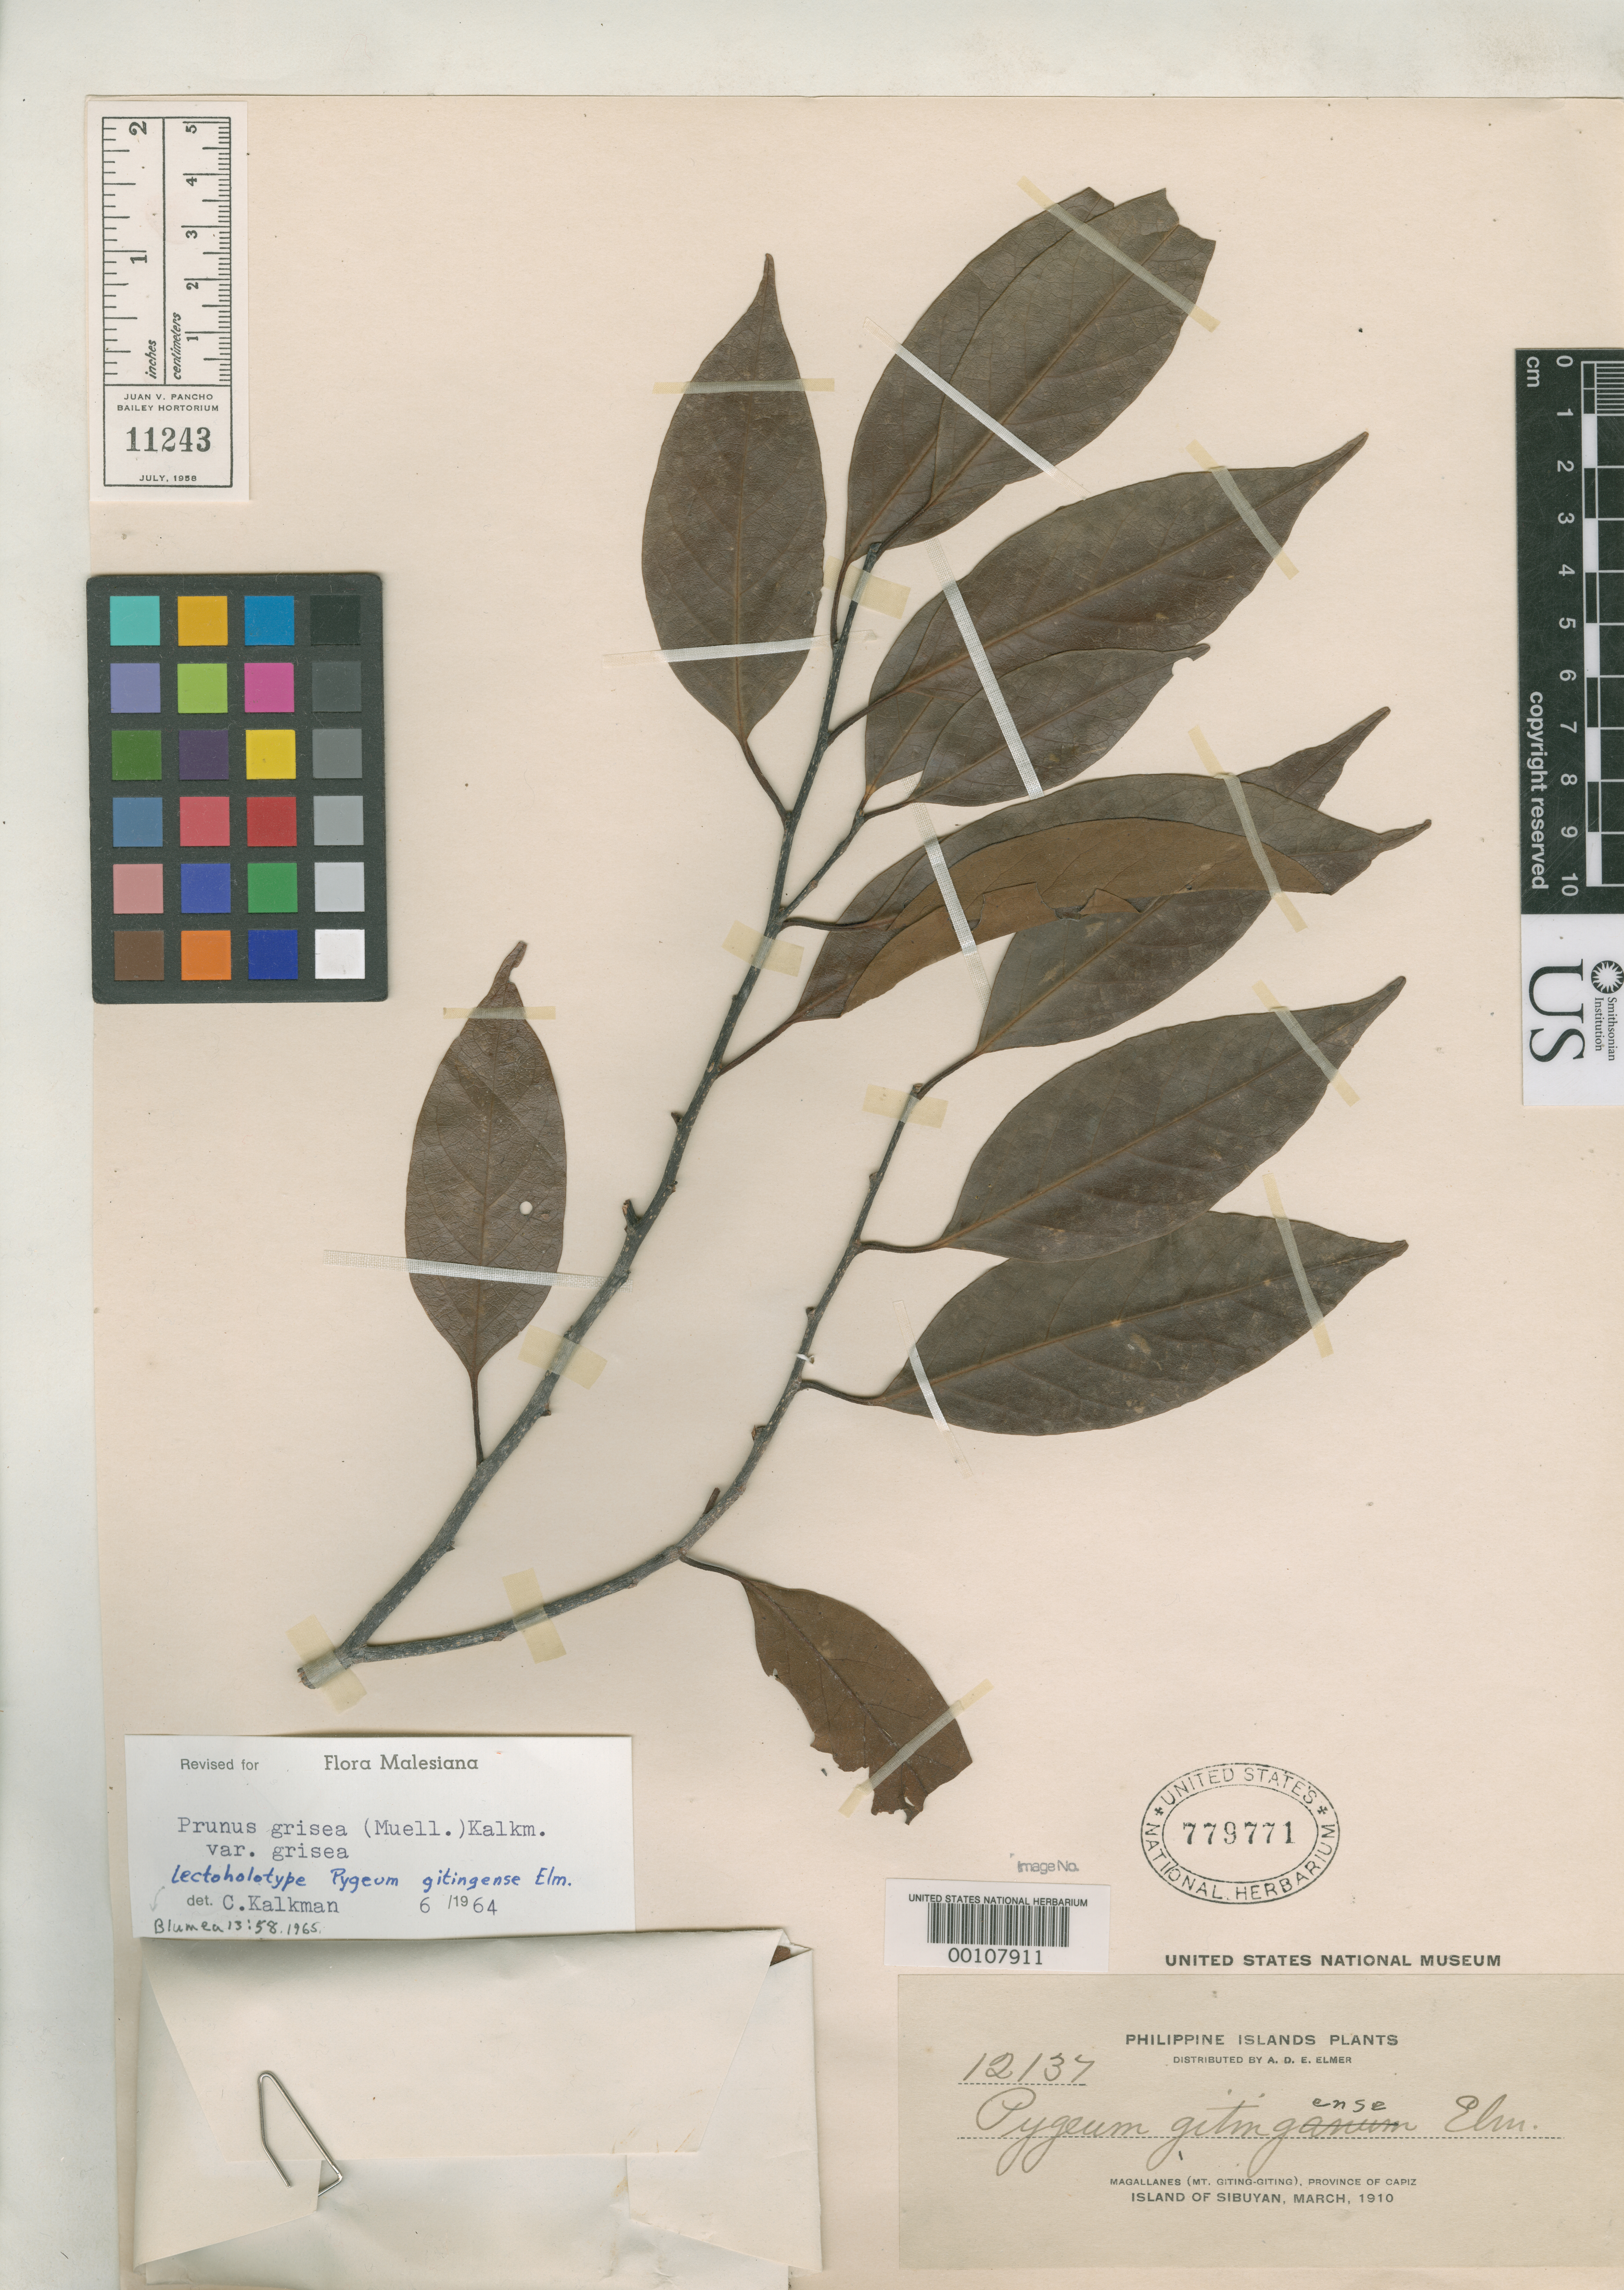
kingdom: Plantae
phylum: Tracheophyta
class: Magnoliopsida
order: Rosales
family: Rosaceae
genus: Pygeum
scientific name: Pygeum gitingense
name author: Elmer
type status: Lectotype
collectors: A. D. E. Elmer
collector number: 12137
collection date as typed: Mar 1910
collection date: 1910-03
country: Philippines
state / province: Mimaropa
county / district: Romblon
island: Sibuyan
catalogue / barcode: US 779771